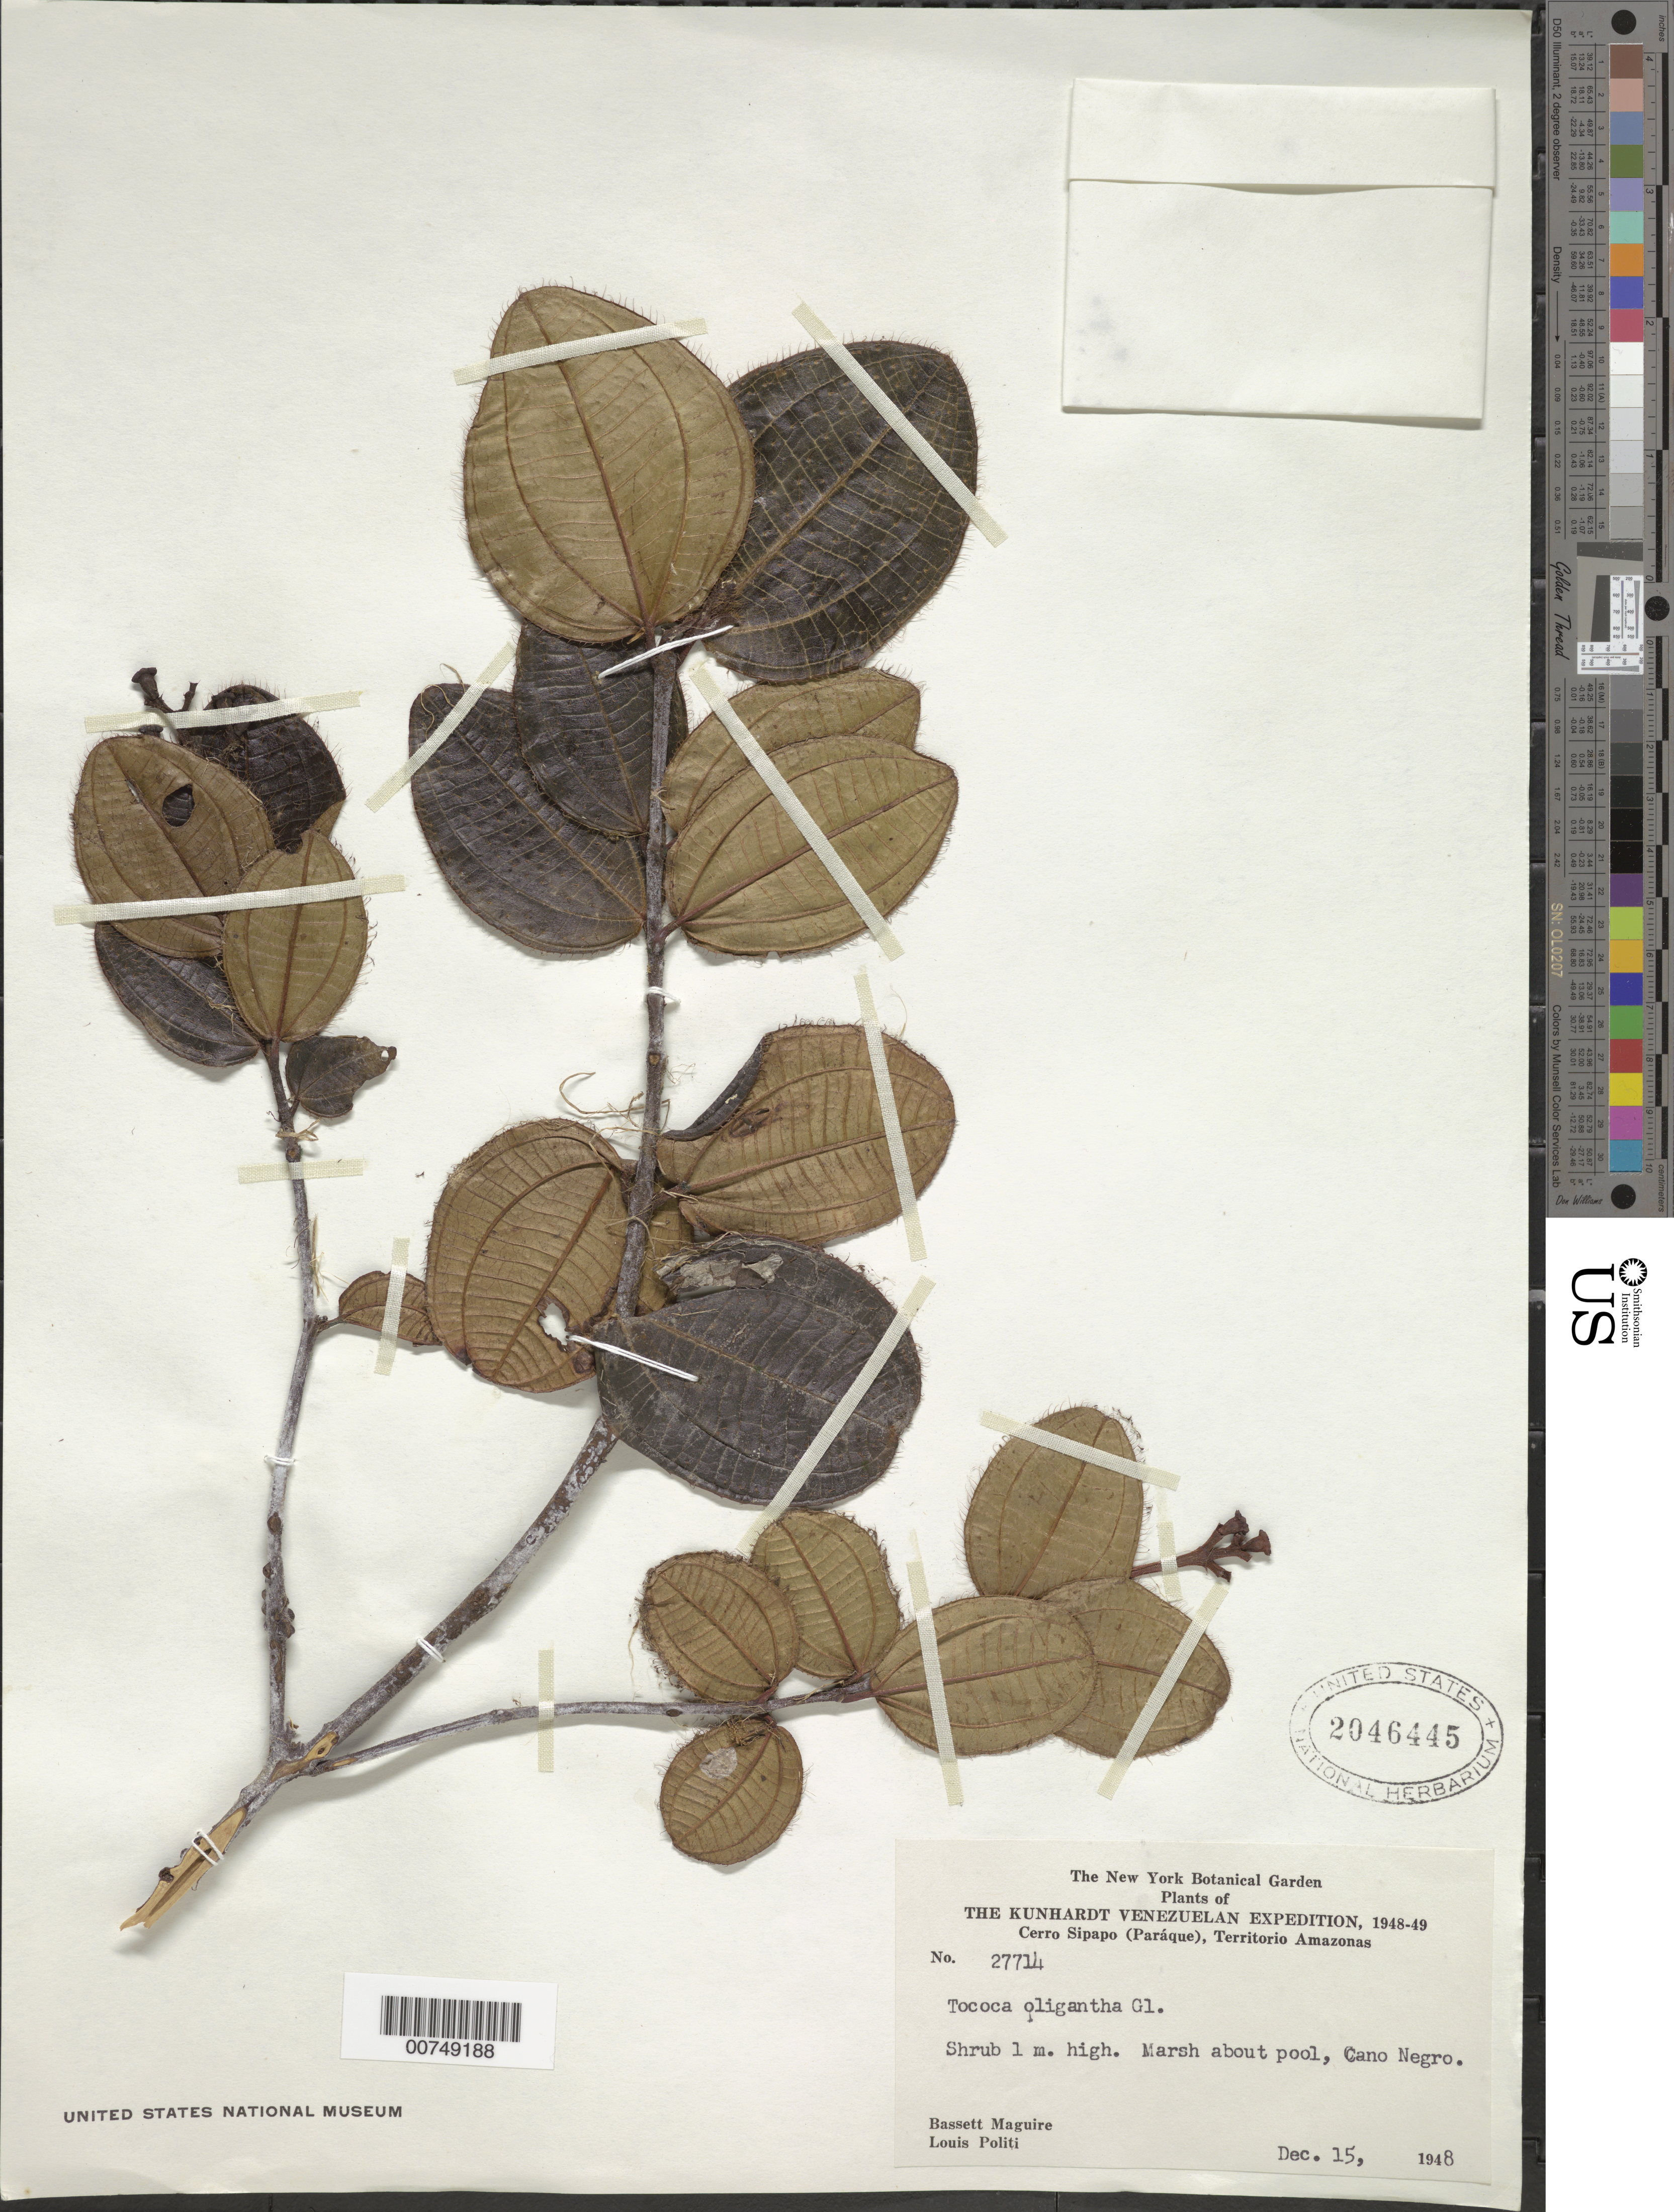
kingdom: Plantae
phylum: Tracheophyta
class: Magnoliopsida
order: Myrtales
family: Melastomataceae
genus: Tococa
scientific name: Tococa oligantha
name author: Gleason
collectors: B. Maguire & L. Politi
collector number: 27714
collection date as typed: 15-Dec-48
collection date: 1948-12-15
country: Venezuela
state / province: Amazonas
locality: Cerro Sipapo (Paráque), Caño Negro; below lower Camp Savanna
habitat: Marsh about pool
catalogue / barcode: US 2046445